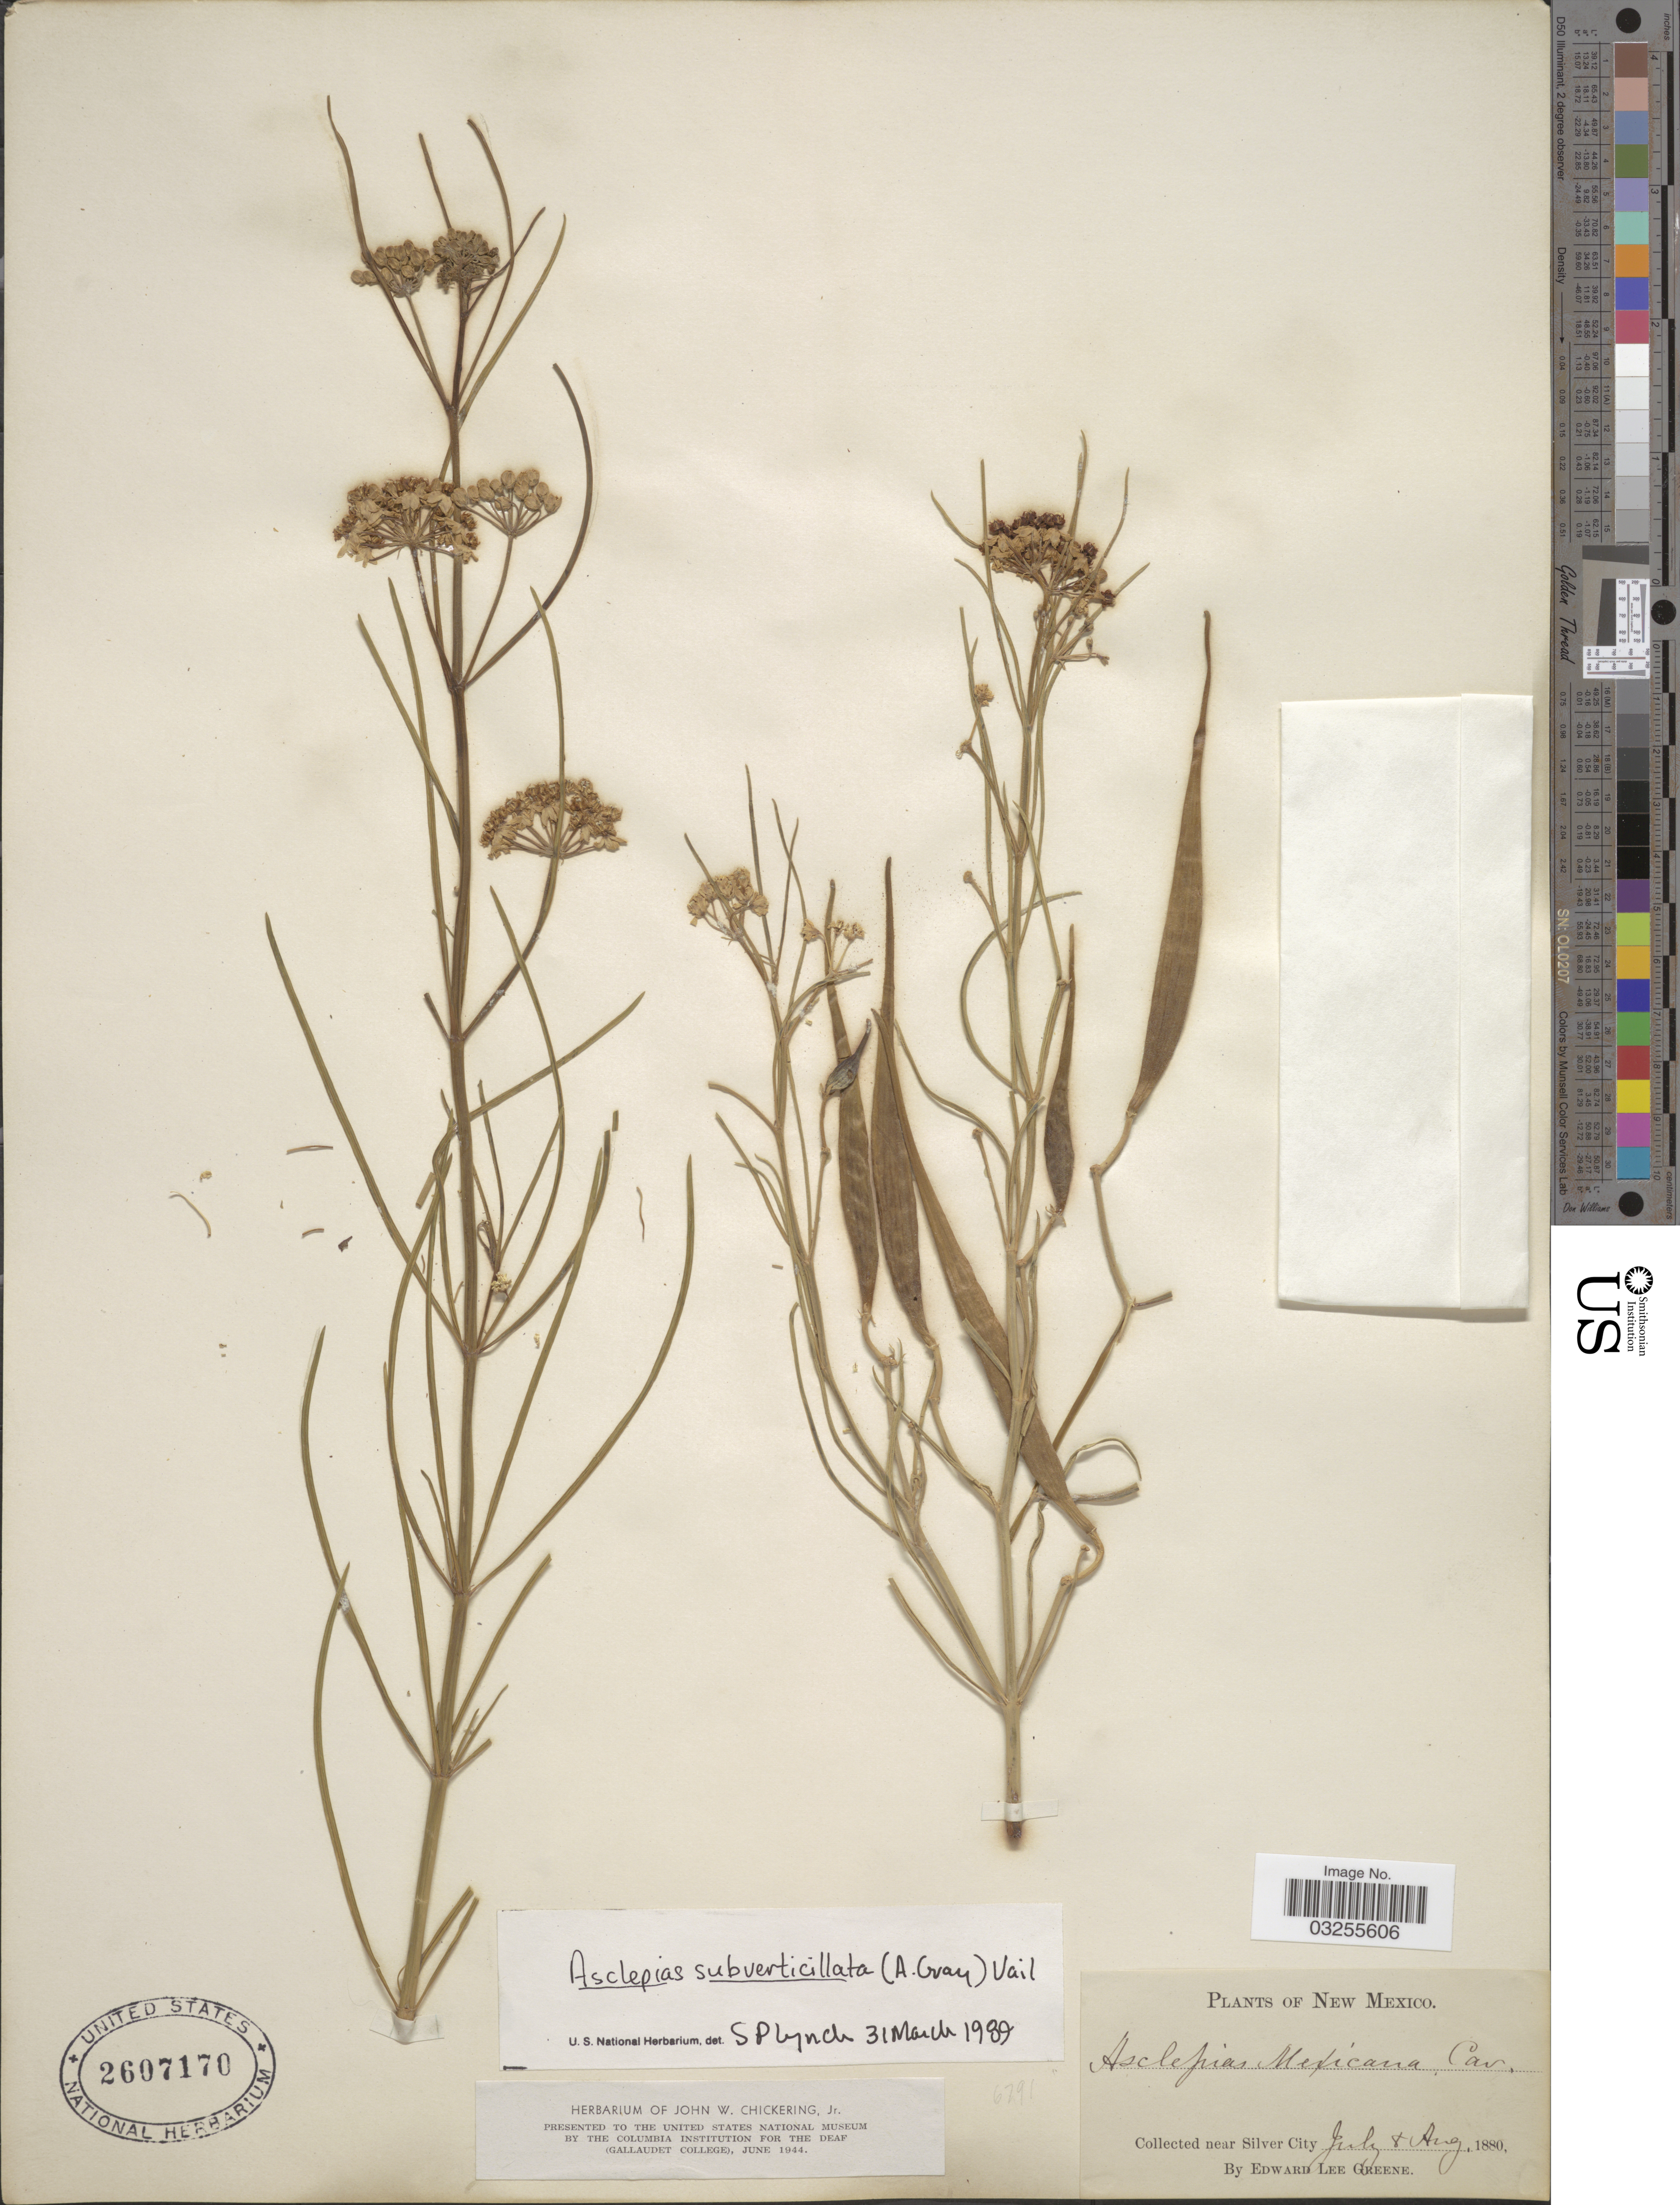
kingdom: Plantae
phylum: Tracheophyta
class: Magnoliopsida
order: Gentianales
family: Apocynaceae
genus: Asclepias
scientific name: Asclepias subverticillata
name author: (A. Gray) Vail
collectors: E. L. Greene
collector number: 6791?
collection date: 1880-07/1880-08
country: United States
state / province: New Mexico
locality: Near Silver City.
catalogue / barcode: US 2607170